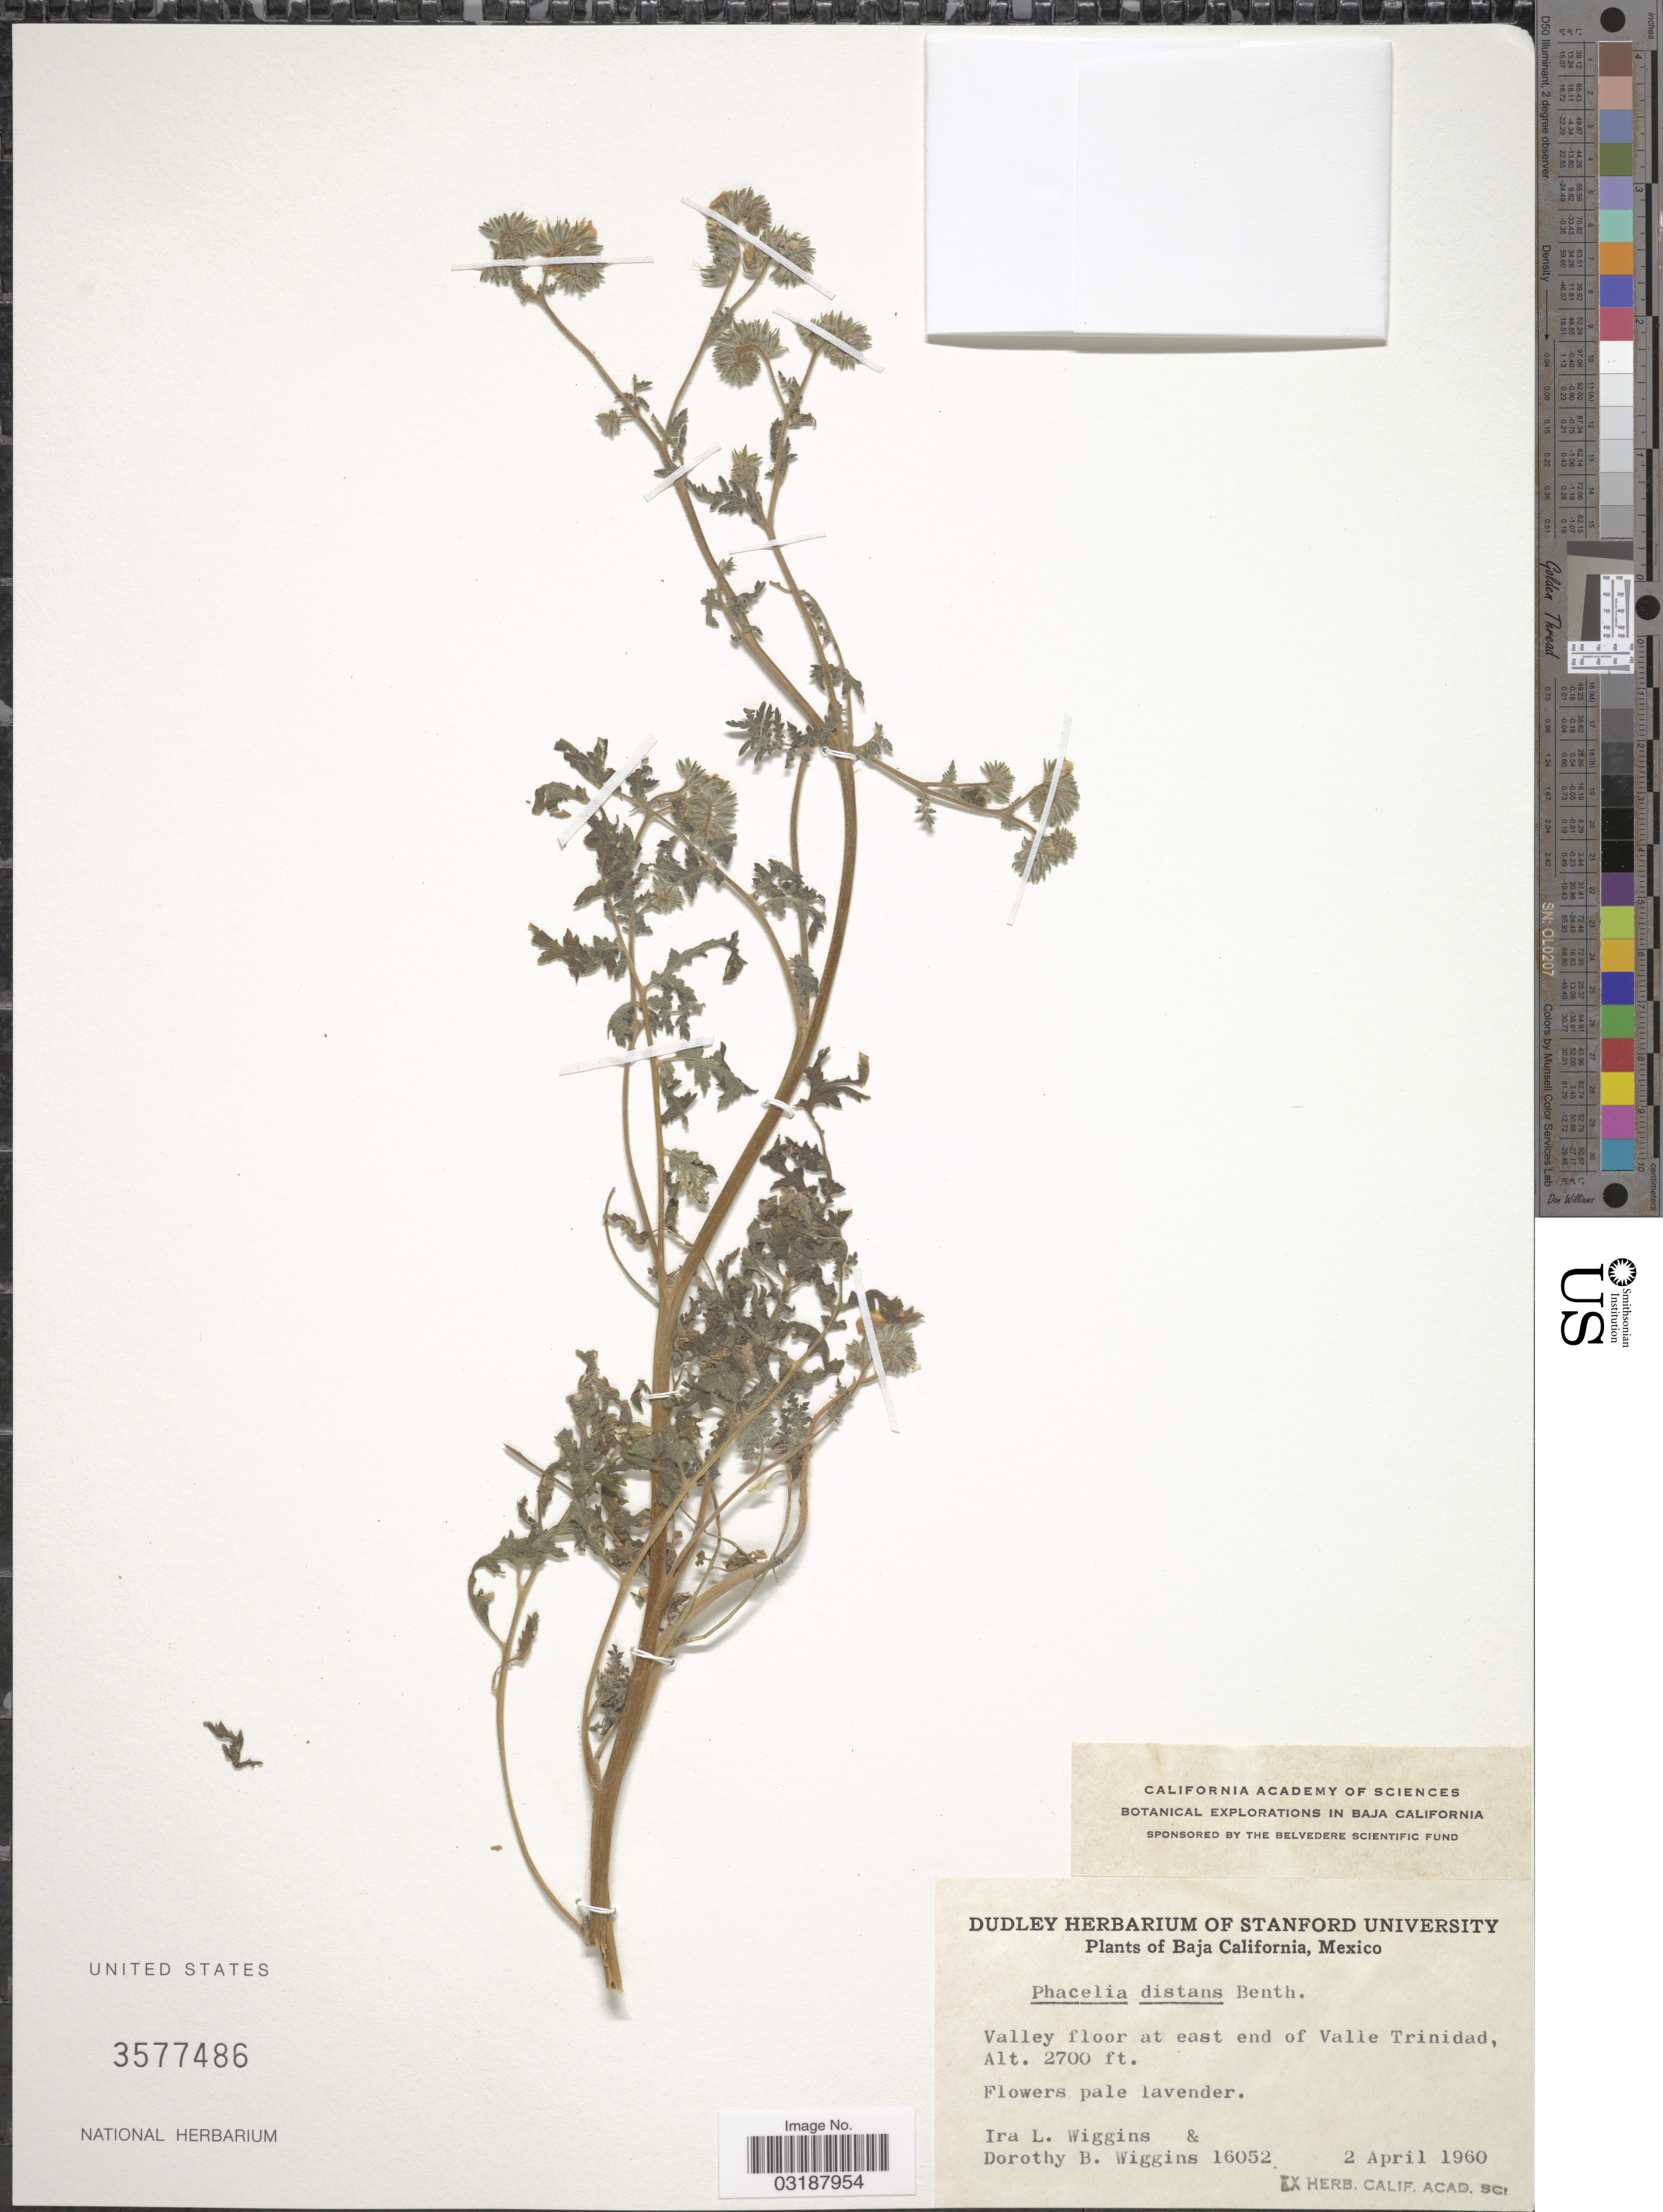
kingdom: Plantae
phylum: Tracheophyta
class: Magnoliopsida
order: Boraginales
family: Hydrophyllaceae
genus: Phacelia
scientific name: Phacelia distans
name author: Benth.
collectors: I. L. Wiggins & D. B. Wiggins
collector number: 16052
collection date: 1960-04-02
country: Mexico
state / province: Baja California Norte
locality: Valley floor at east end of Valle Trinidad.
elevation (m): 823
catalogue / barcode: US 3577486